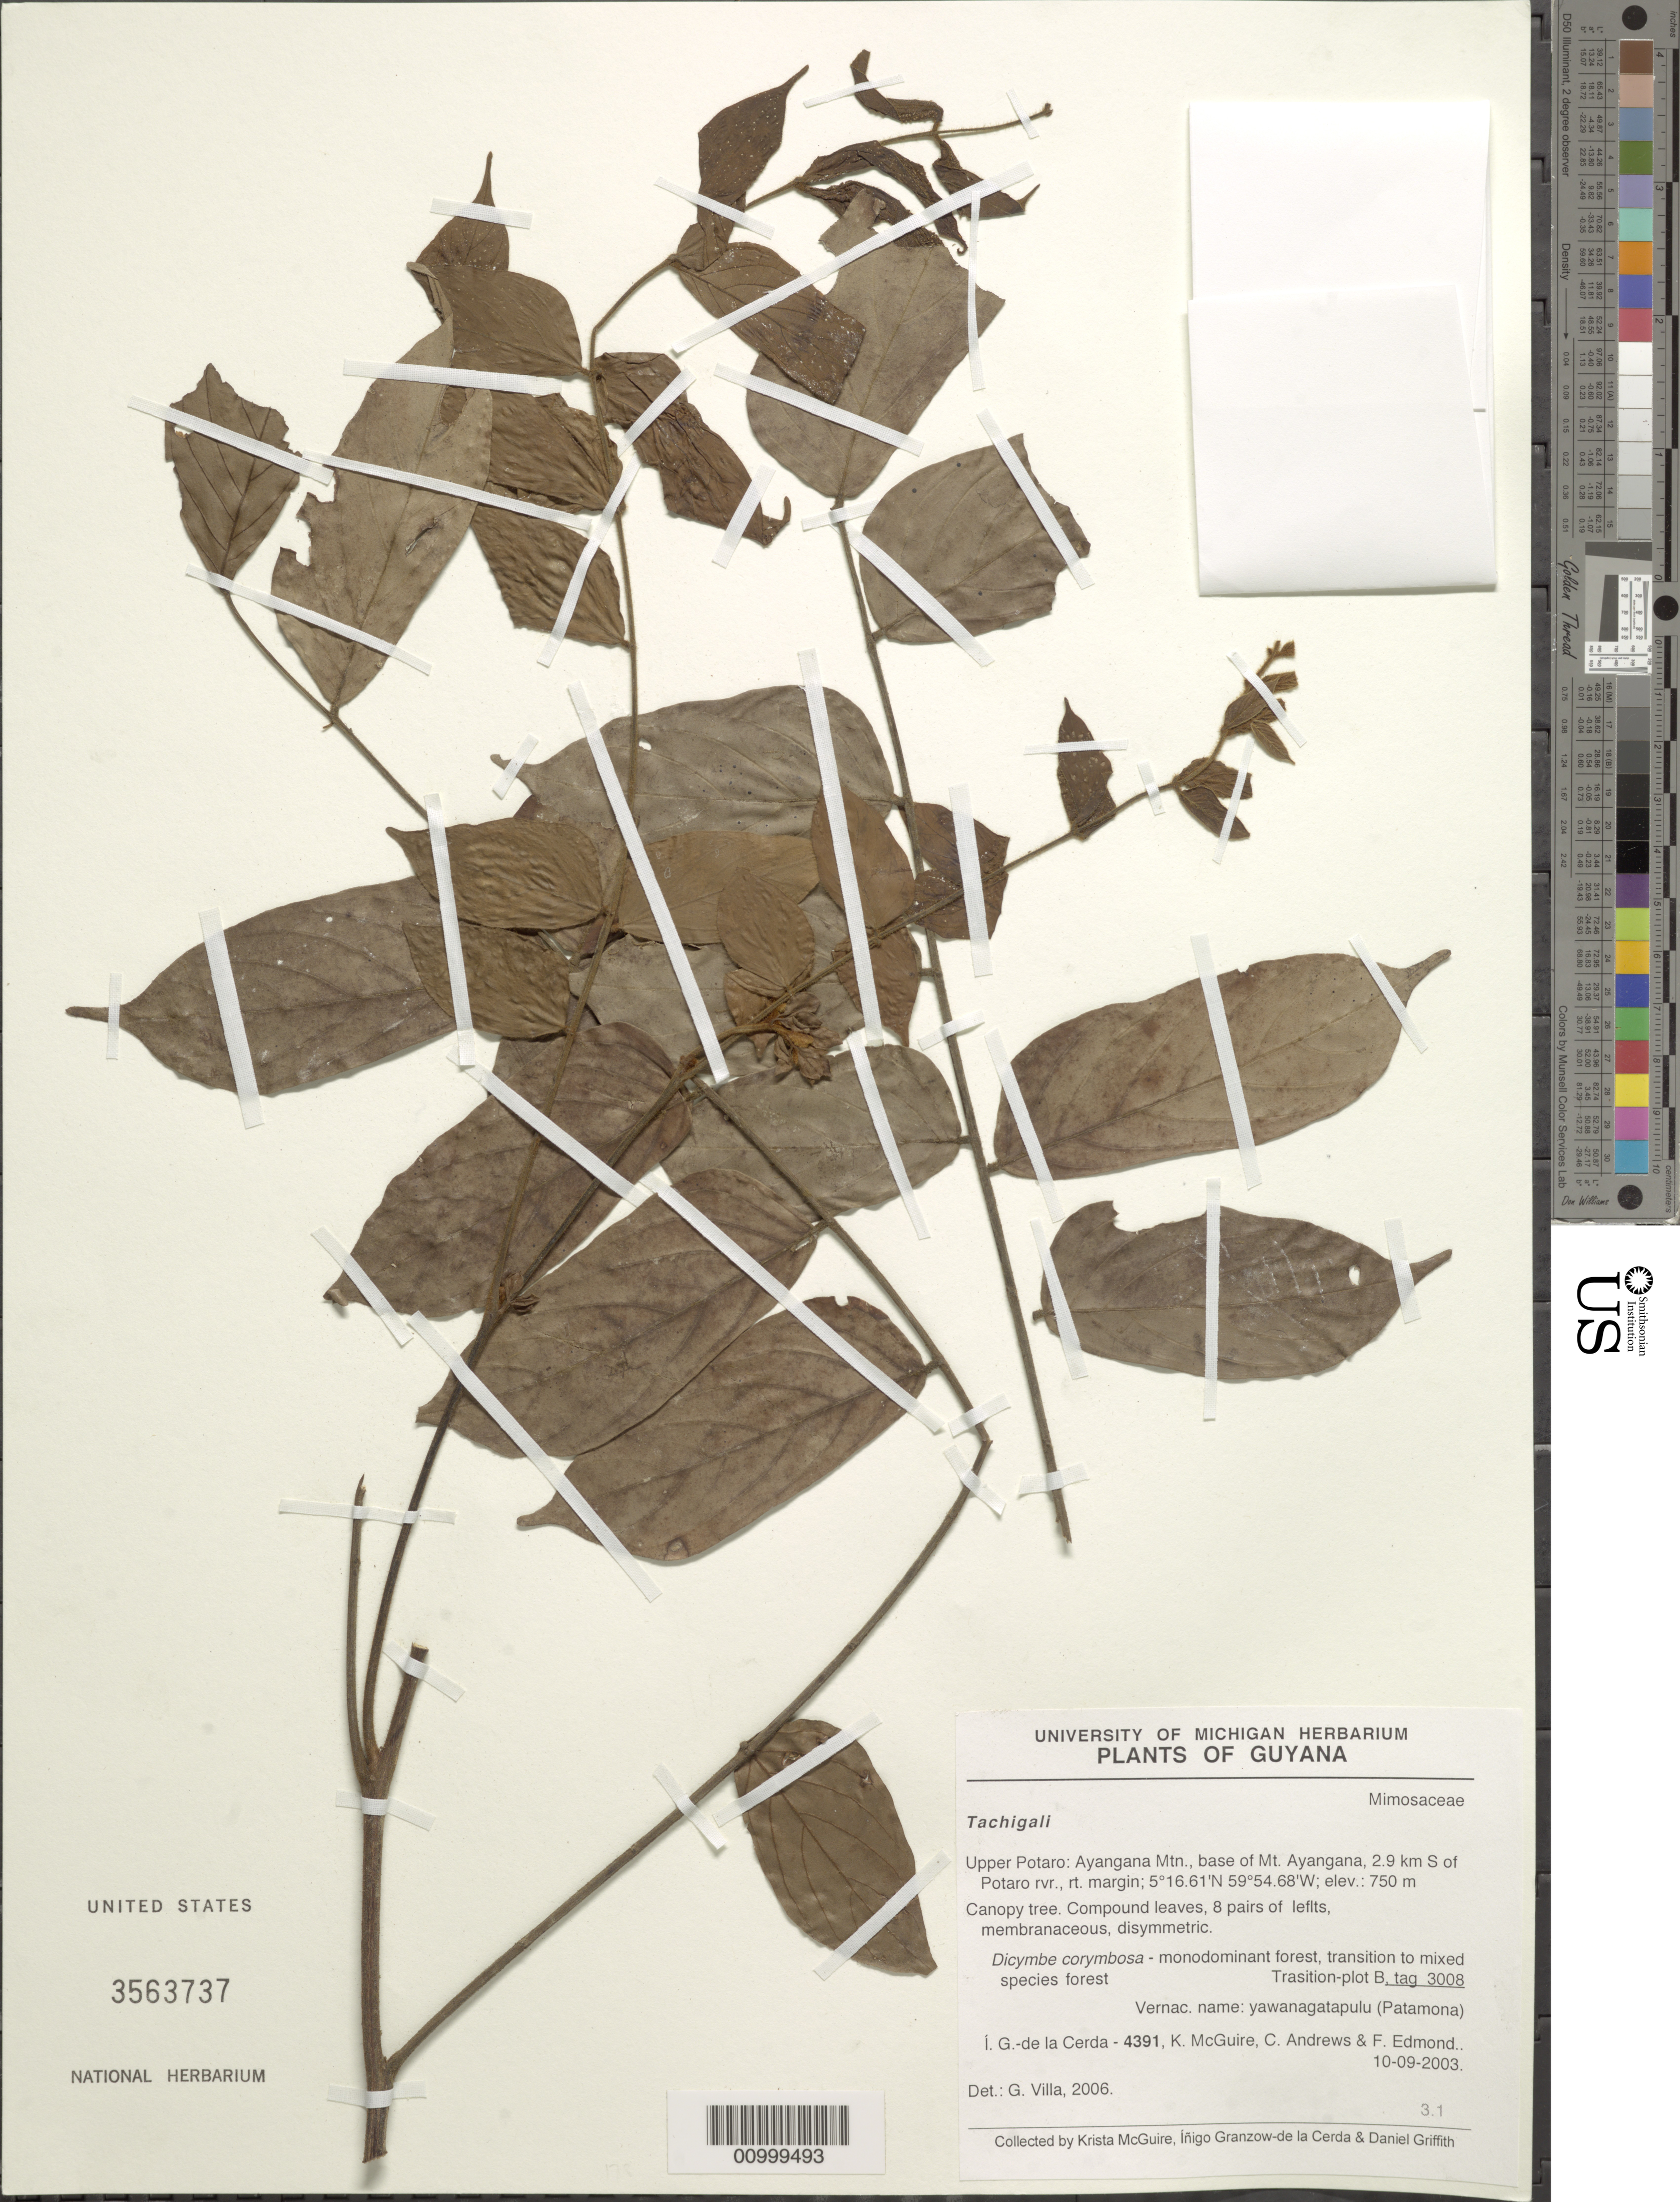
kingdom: Plantae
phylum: Tracheophyta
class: Magnoliopsida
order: Fabales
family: Fabaceae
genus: Tachigali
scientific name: Tachigali sp.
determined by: Villa, Gorky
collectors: I. de la Cerda, K. McGuire, C. Andrews & F. Edmond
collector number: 4391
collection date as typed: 10-Sep-03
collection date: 2003-09-10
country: Guyana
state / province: Potaro-Siparuni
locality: Upper Potaro: Ayangana Mtn., base of Mt. Ayangana, 2.9 km S of Potaro rvr., rt margin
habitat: (Dicymbe corymbosa-monodominant forest, transition to mixed species forest.) Transition-plot B, tag 3008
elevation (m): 750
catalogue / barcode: US 3563737